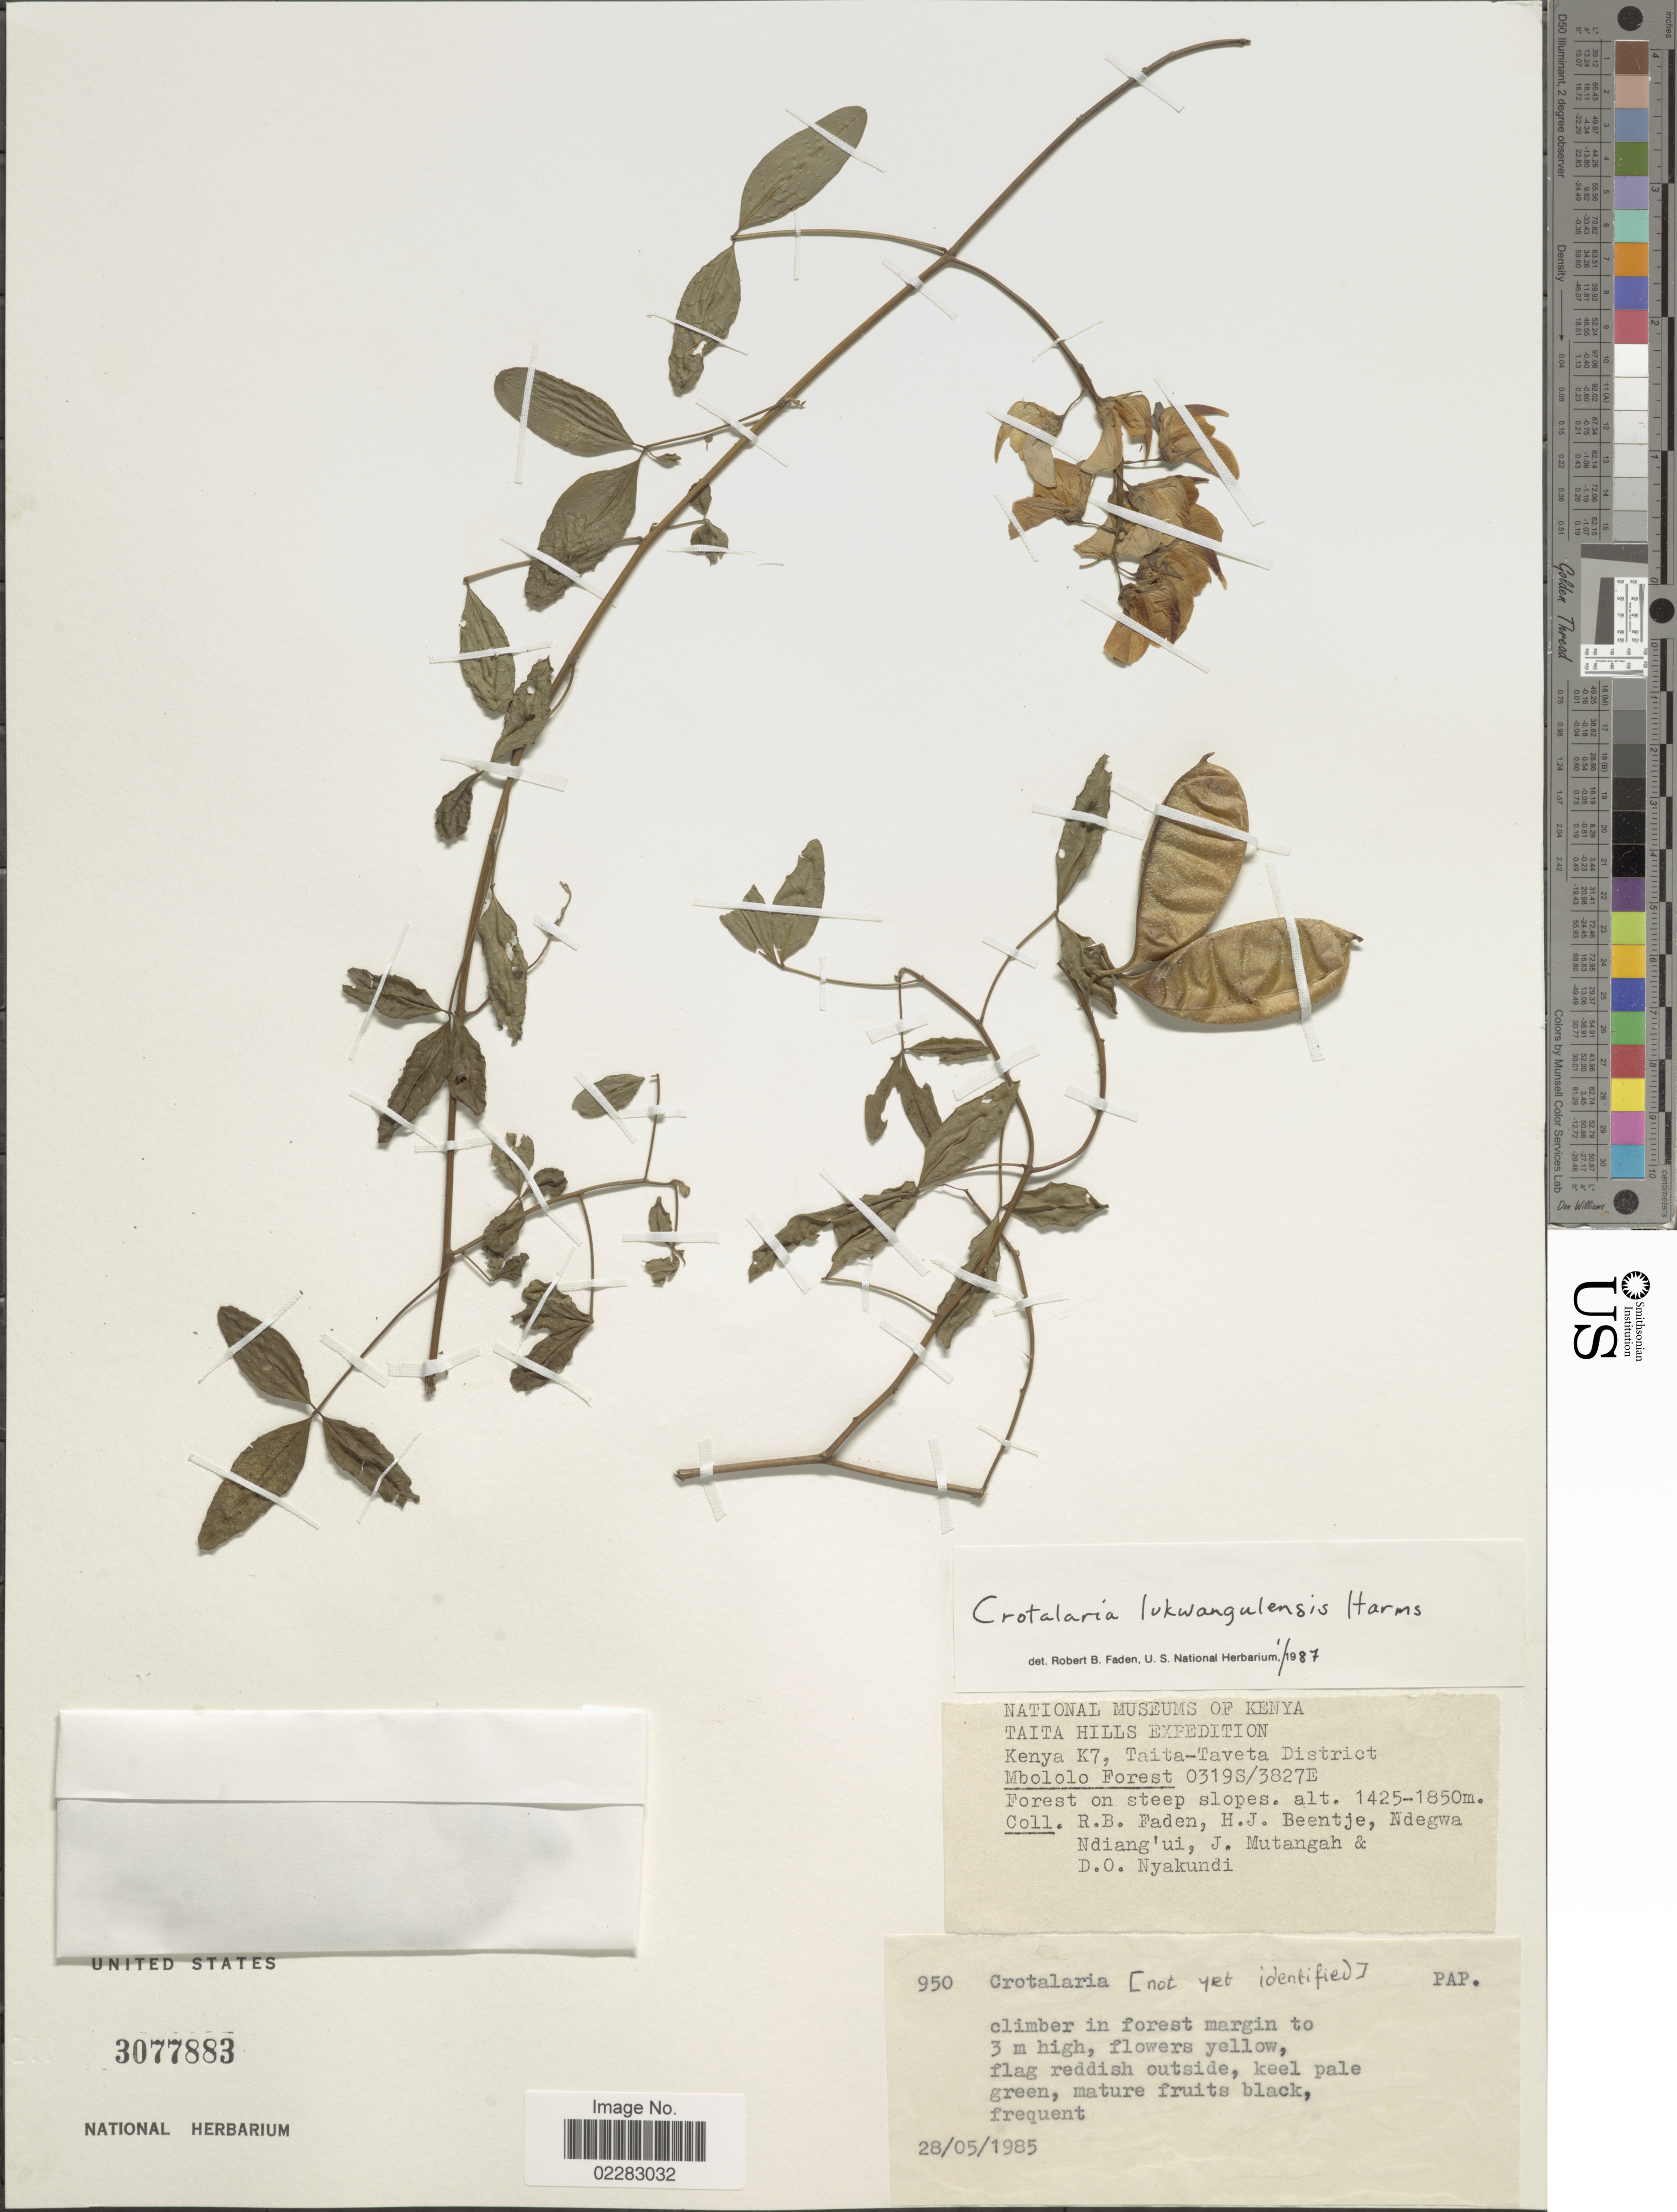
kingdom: Plantae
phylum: Tracheophyta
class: Magnoliopsida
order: Fabales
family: Fabaceae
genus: Crotalaria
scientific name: Crotalaria lukwangulensis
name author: Harms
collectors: R. B. Faden, H. J. Beentje, Ndegwa Ndiang'ui, J. Mutangah & D. Nyakundi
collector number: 950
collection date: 1985-05-28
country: Kenya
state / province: Taita Taveta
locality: Taita Hills, K7, Mbololo Forest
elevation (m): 1425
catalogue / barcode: US 3077883